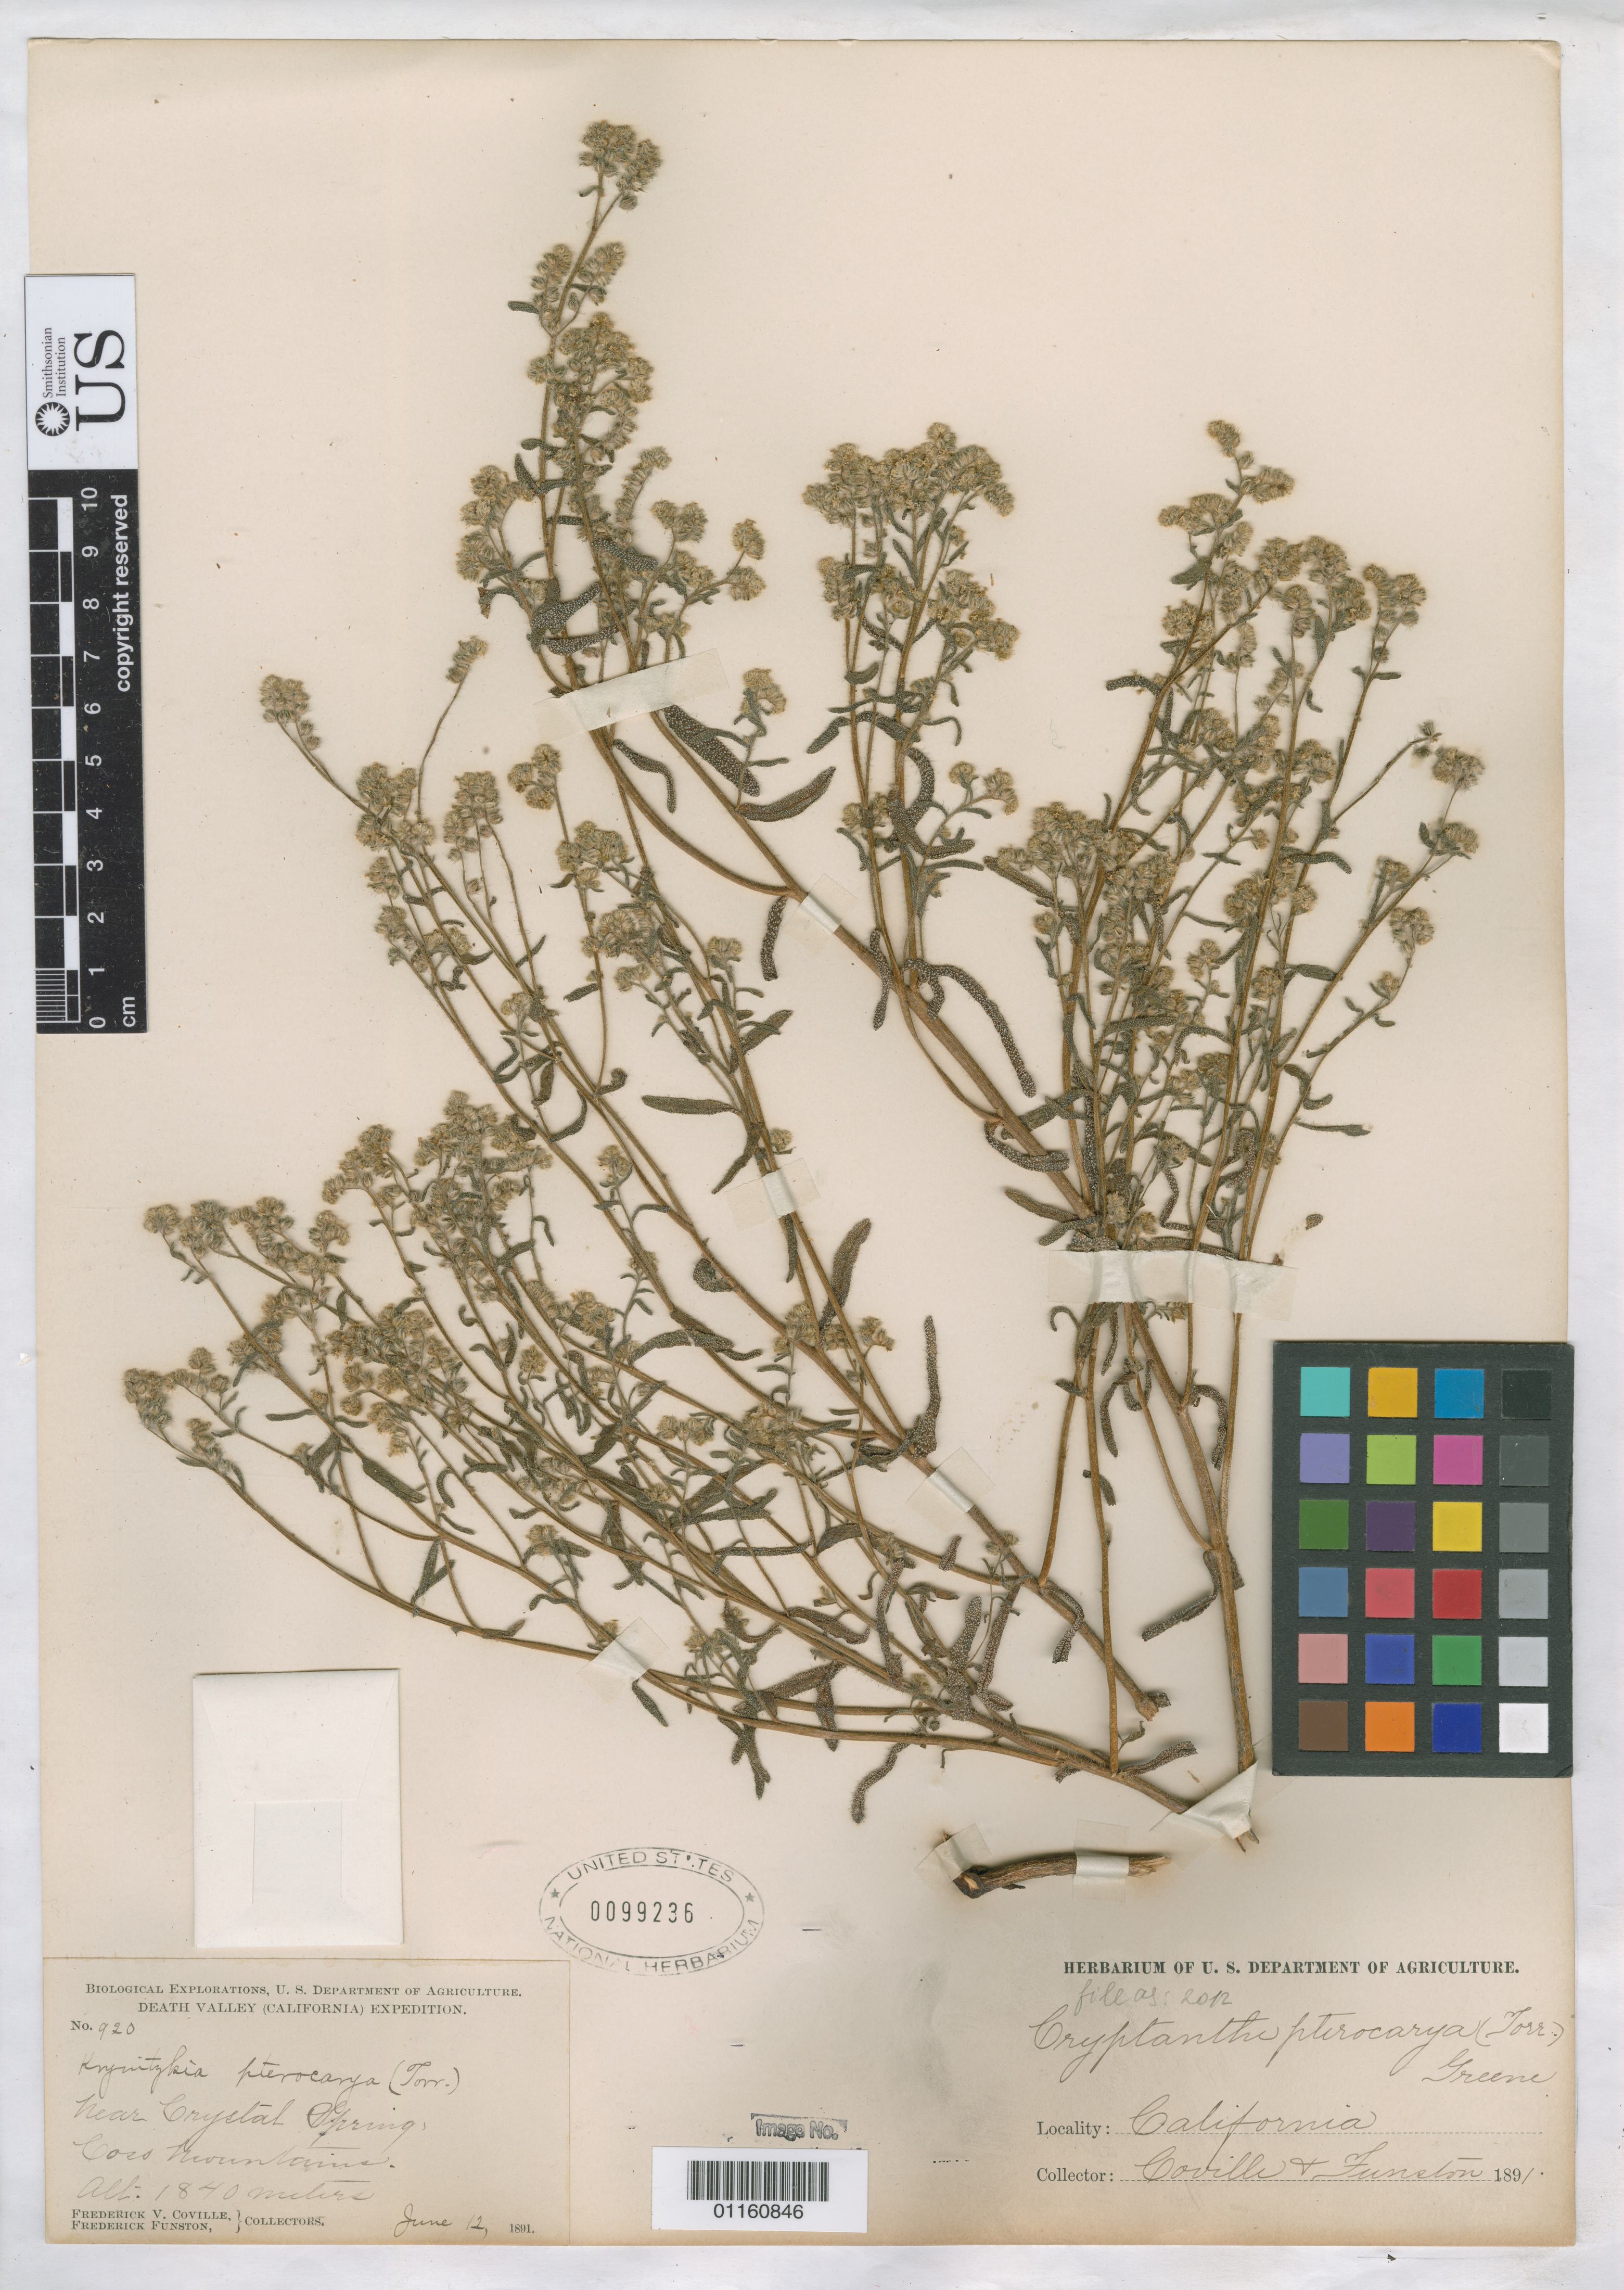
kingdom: Plantae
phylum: Tracheophyta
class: Magnoliopsida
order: Boraginales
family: Boraginaceae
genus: Cryptantha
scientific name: Cryptantha pterocarya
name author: (Torr.) Greene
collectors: F. V. Coville & F. Funston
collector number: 920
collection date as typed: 12 Jun 1891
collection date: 1891-06-12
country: United States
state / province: California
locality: near Crystal Spring, Coso Mountains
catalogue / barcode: US 99236